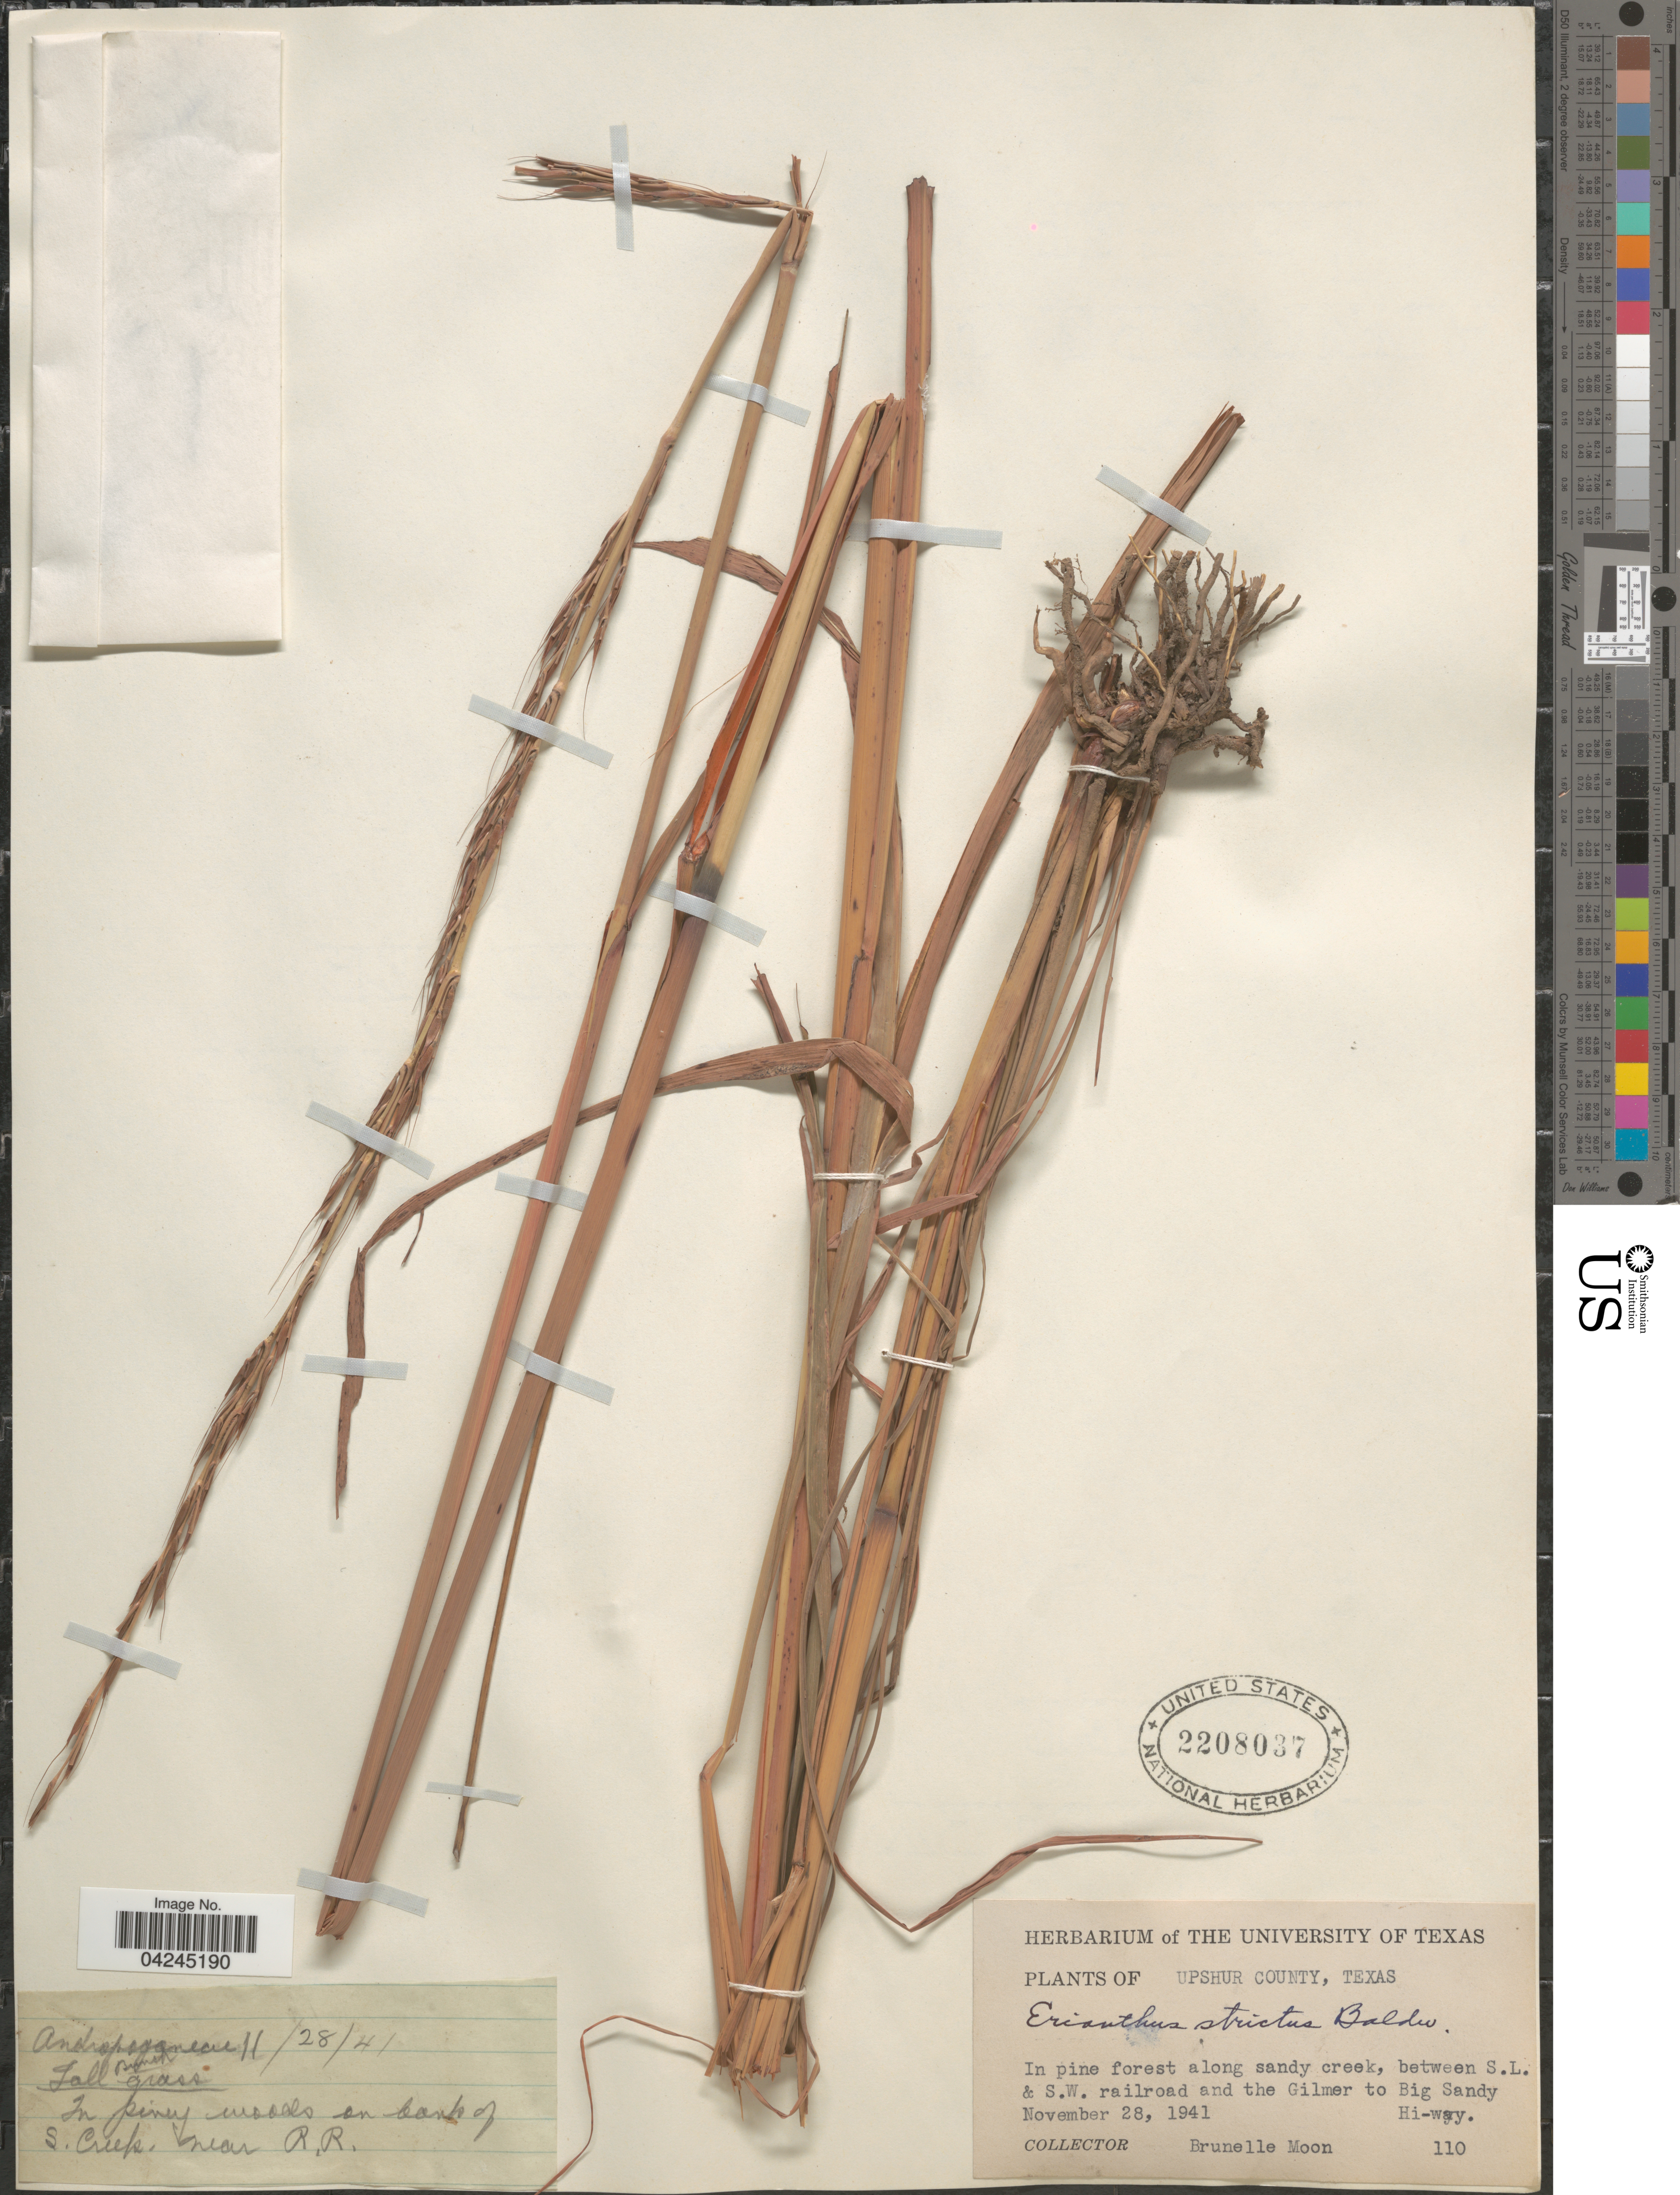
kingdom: Plantae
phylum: Tracheophyta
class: Liliopsida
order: Poales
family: Poaceae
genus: Erianthus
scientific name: Erianthus strictus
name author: Baldwin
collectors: B. Moon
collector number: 110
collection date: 1941-11-28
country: United States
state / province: Texas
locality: Upshur County. In pine forest along sandy creek, between S.L. & S.W. railroad and the Gilmer to Big Sandy Hi-way.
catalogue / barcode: US 2208037